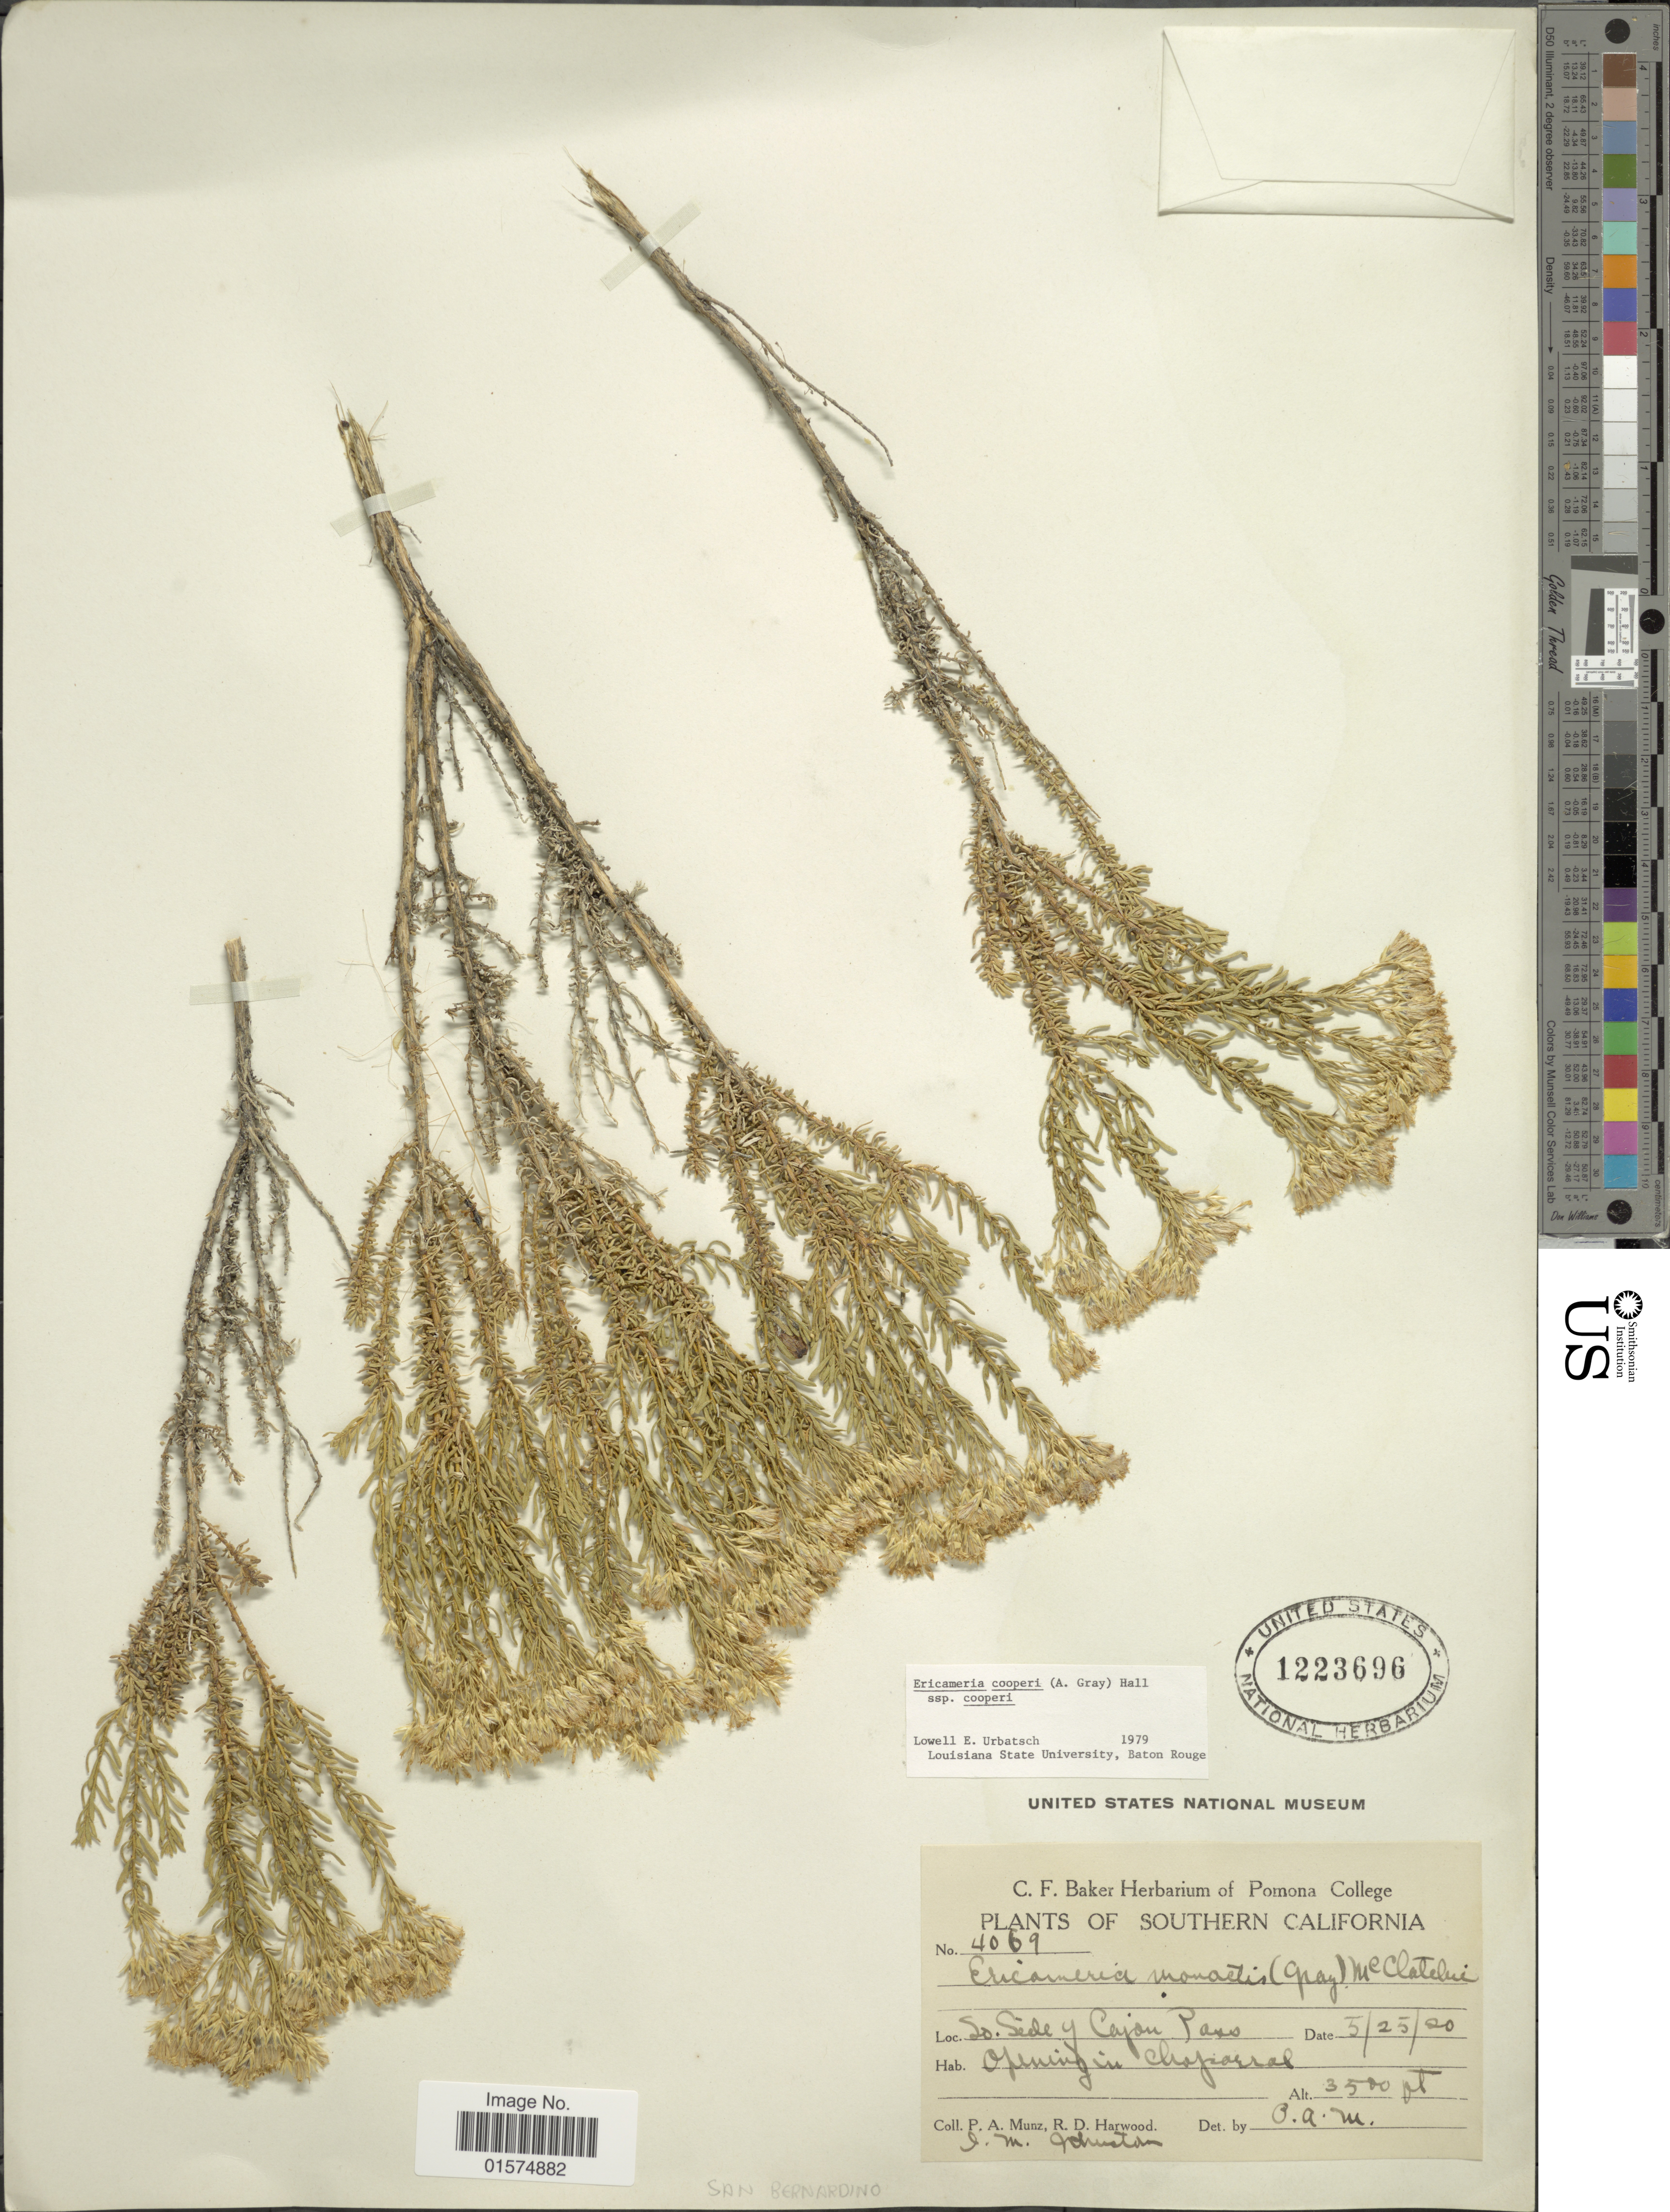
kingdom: Plantae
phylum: Tracheophyta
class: Magnoliopsida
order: Asterales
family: Asteraceae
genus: Ericameria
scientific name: Ericameria cooperi var. cooperi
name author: (A. Gray) Hall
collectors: P. A. Munz, R. Harwood & J. Johnston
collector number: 4069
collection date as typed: Transcribed d/m/y: 25/5/20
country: United States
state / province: California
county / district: San Bernardino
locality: Southern California. So. Side of Cajon Pass.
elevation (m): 1067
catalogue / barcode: US 1223696